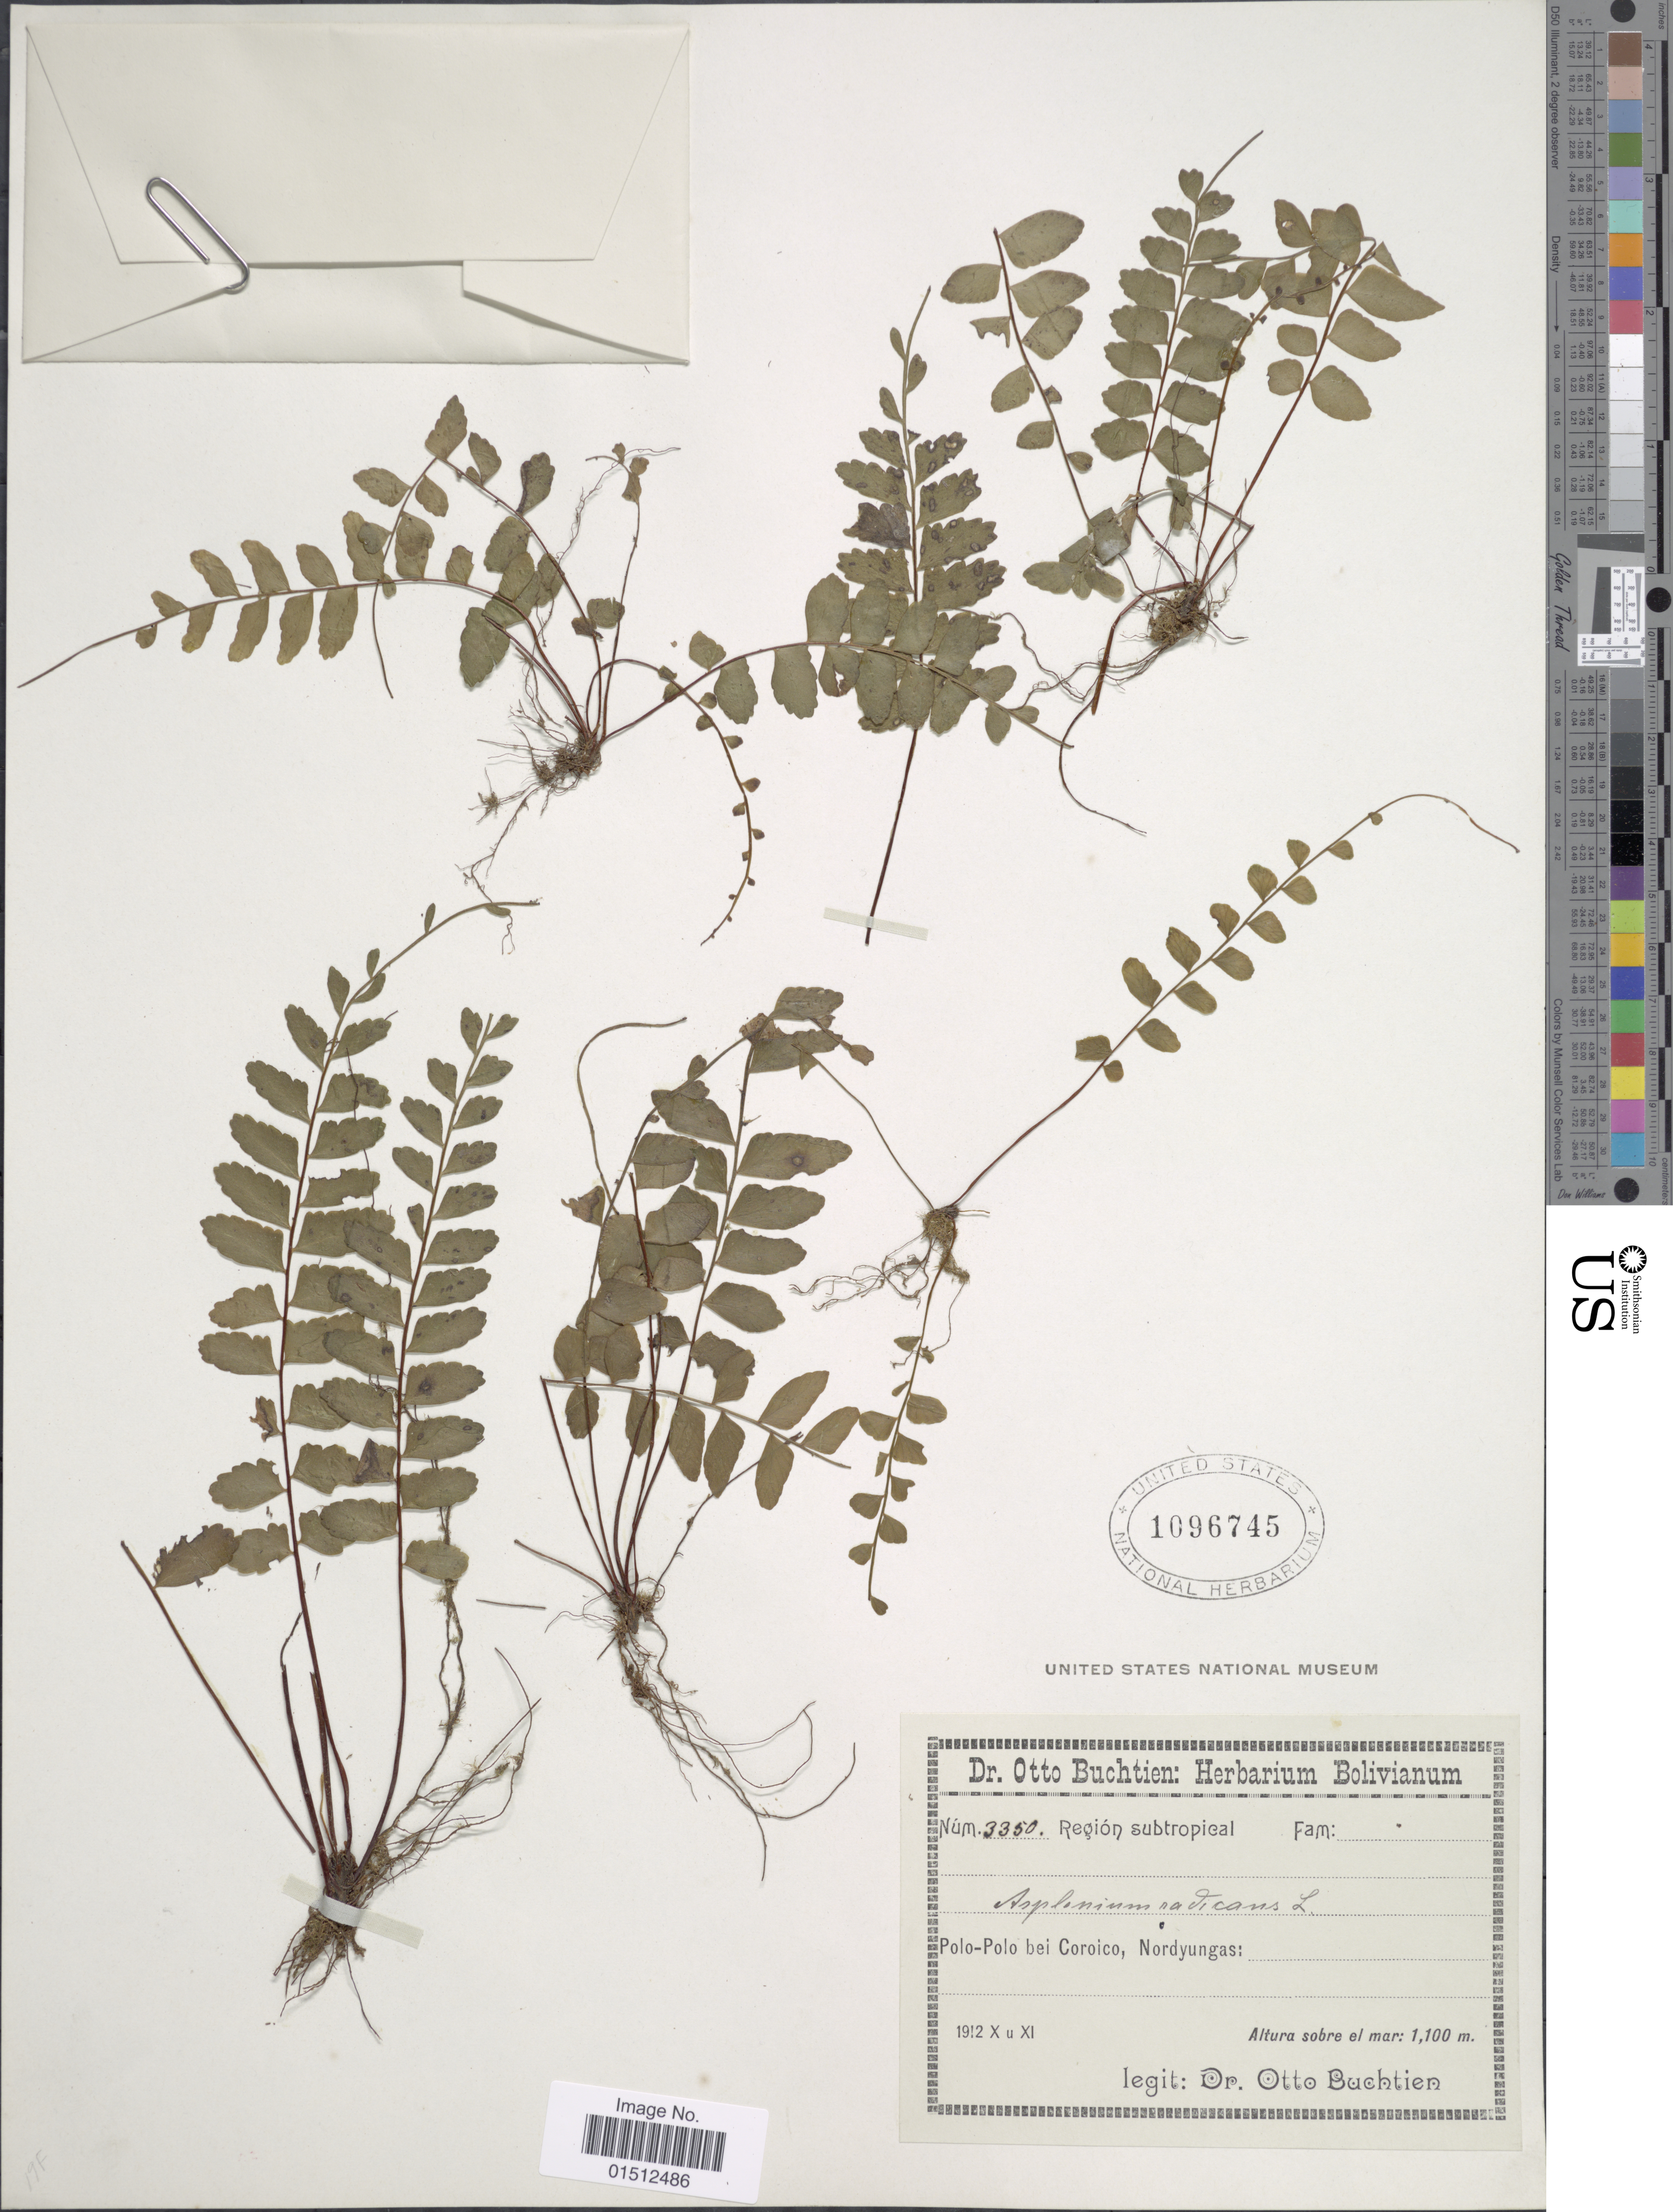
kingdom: Plantae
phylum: Tracheophyta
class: Polypodiopsida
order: Polypodiales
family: Aspleniaceae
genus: Asplenium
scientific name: Asplenium radicans var. cirrhatum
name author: (Rich. ex Willd.) Rosenst.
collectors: O. Buchtien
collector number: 3350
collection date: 1912-10/1912-11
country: Bolivia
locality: Region Subtropical. Polo-Polo bei Coroico, Nordyungas.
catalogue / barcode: US 1096745